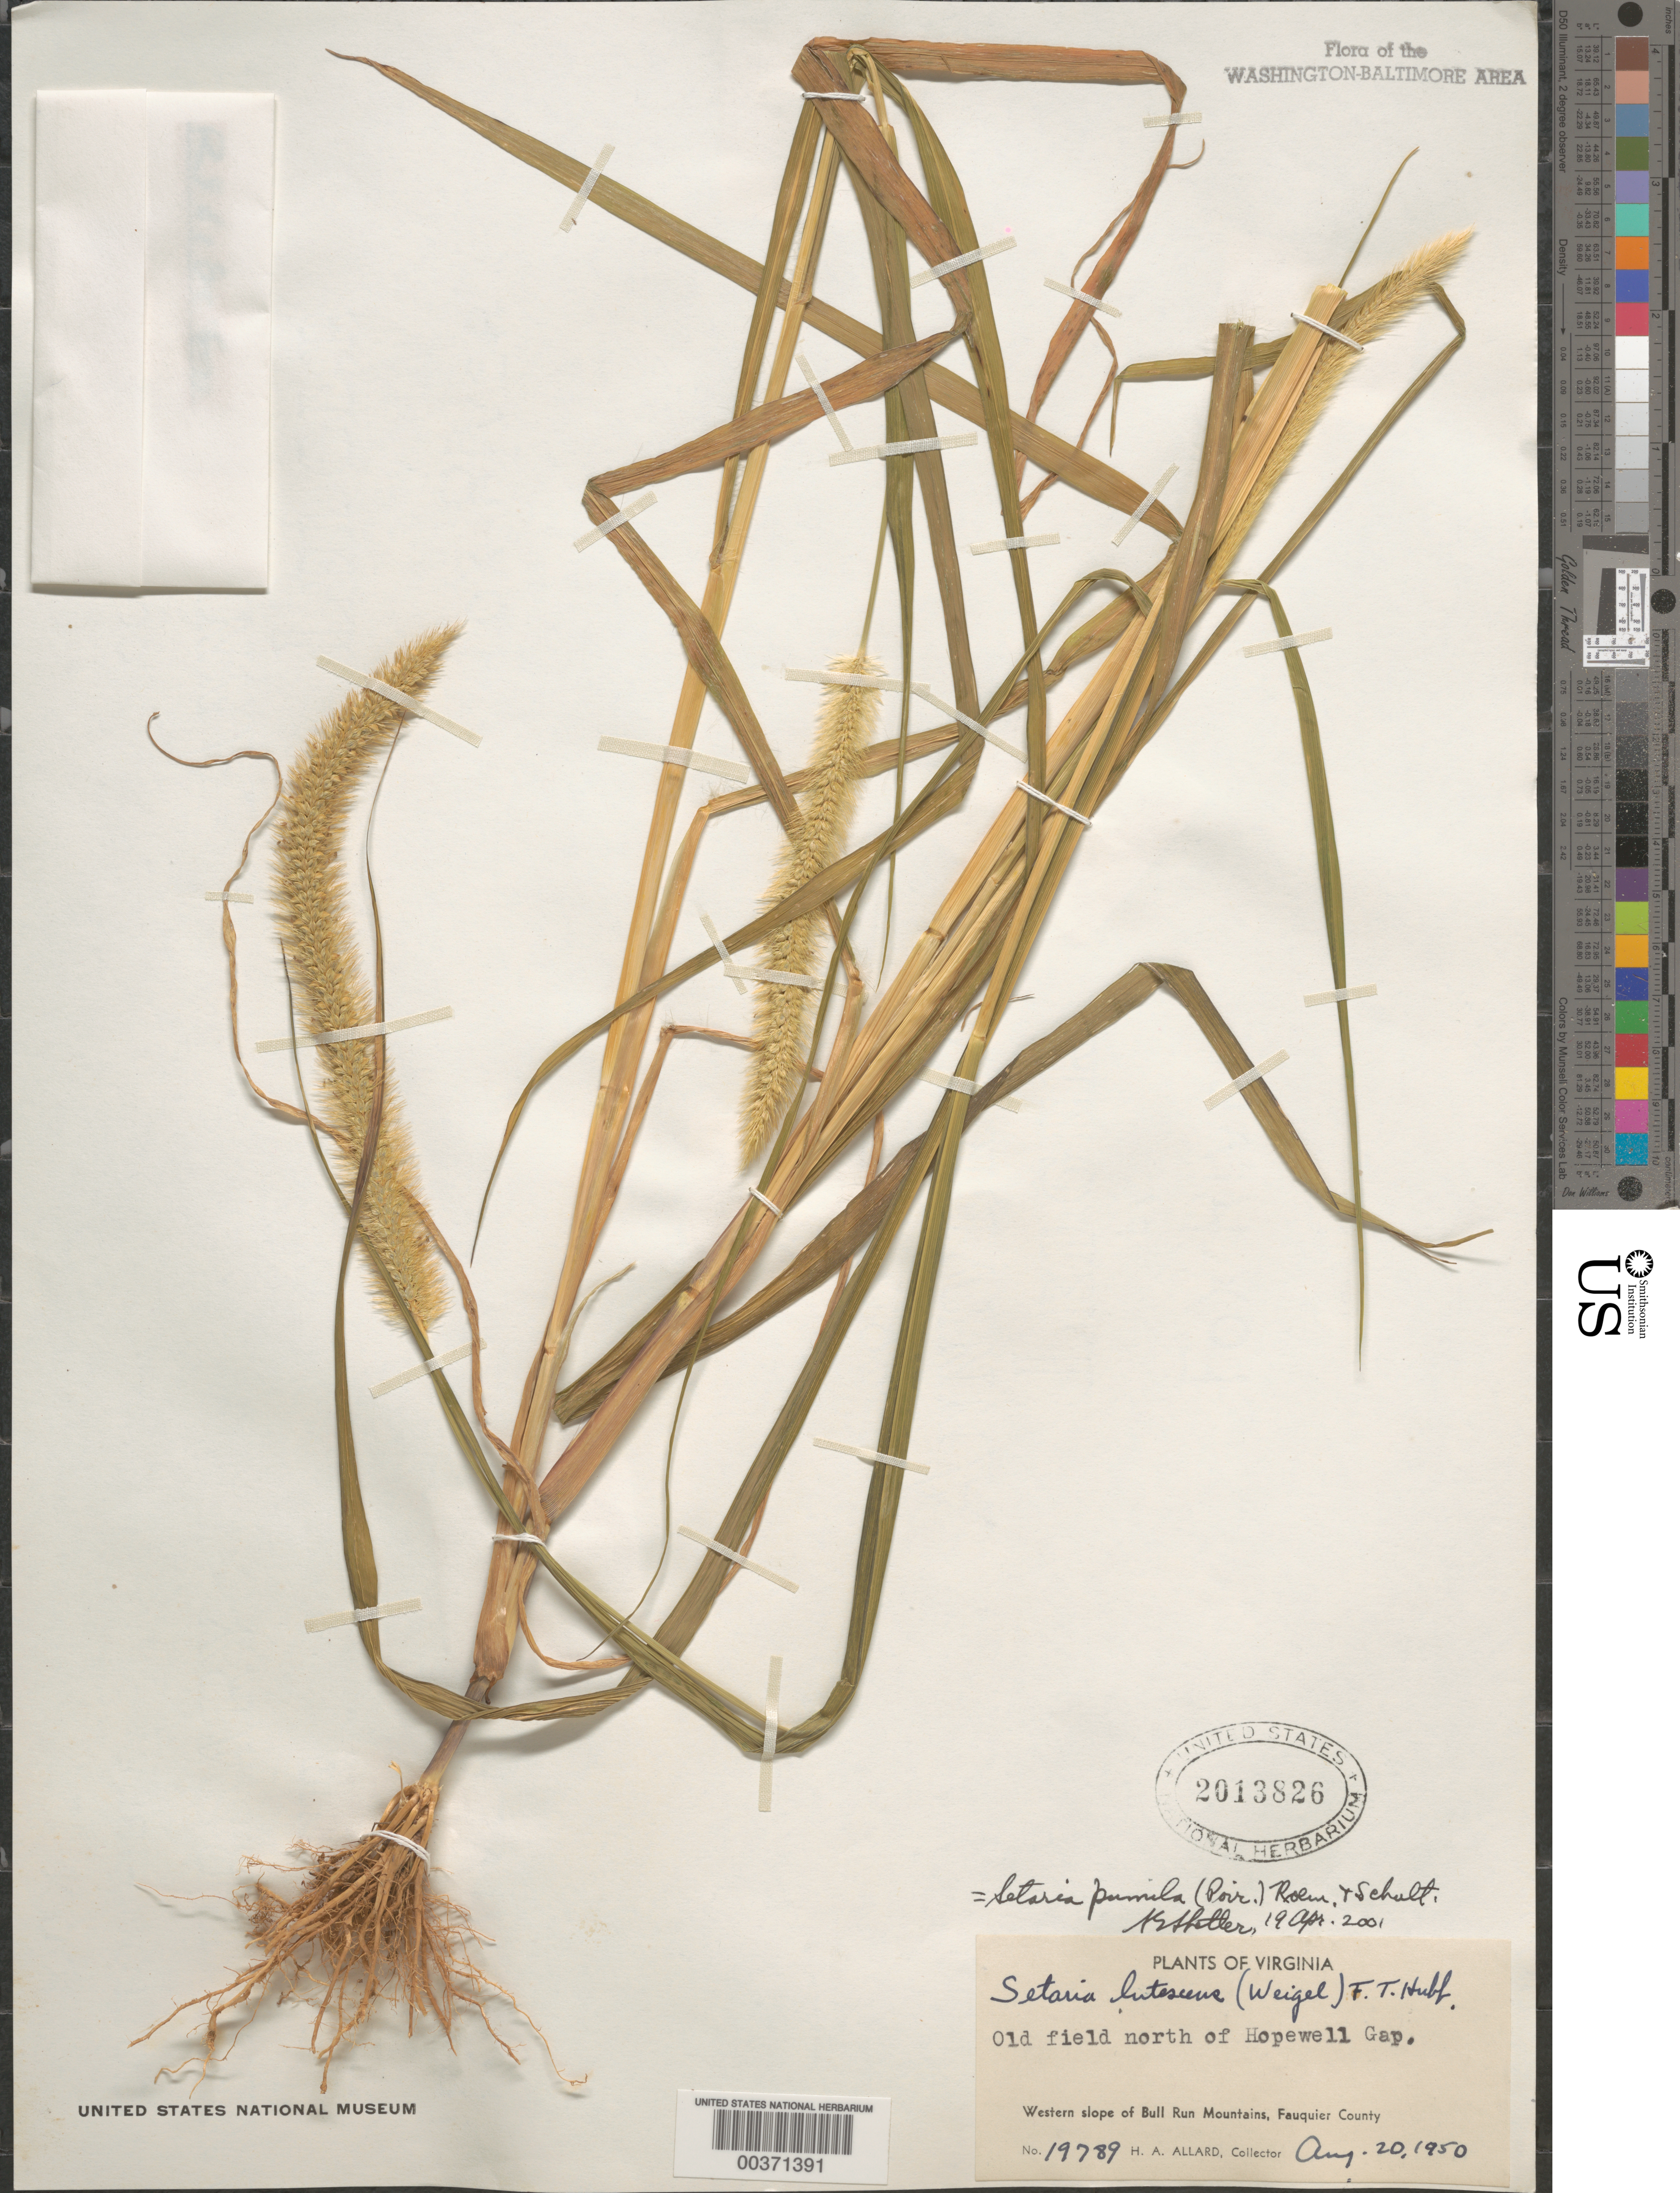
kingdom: Plantae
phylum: Tracheophyta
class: Liliopsida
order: Poales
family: Poaceae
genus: Setaria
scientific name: Setaria pumila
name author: (Poir.) Roem. & Schult.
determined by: Shetler, Stanwyn G., (US), NMNH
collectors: H. A. Allard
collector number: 19789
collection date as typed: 20 Aug 1950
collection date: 1950-08-20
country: United States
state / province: Virginia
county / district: Fauquier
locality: North of Hopewell Gap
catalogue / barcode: US 2013826